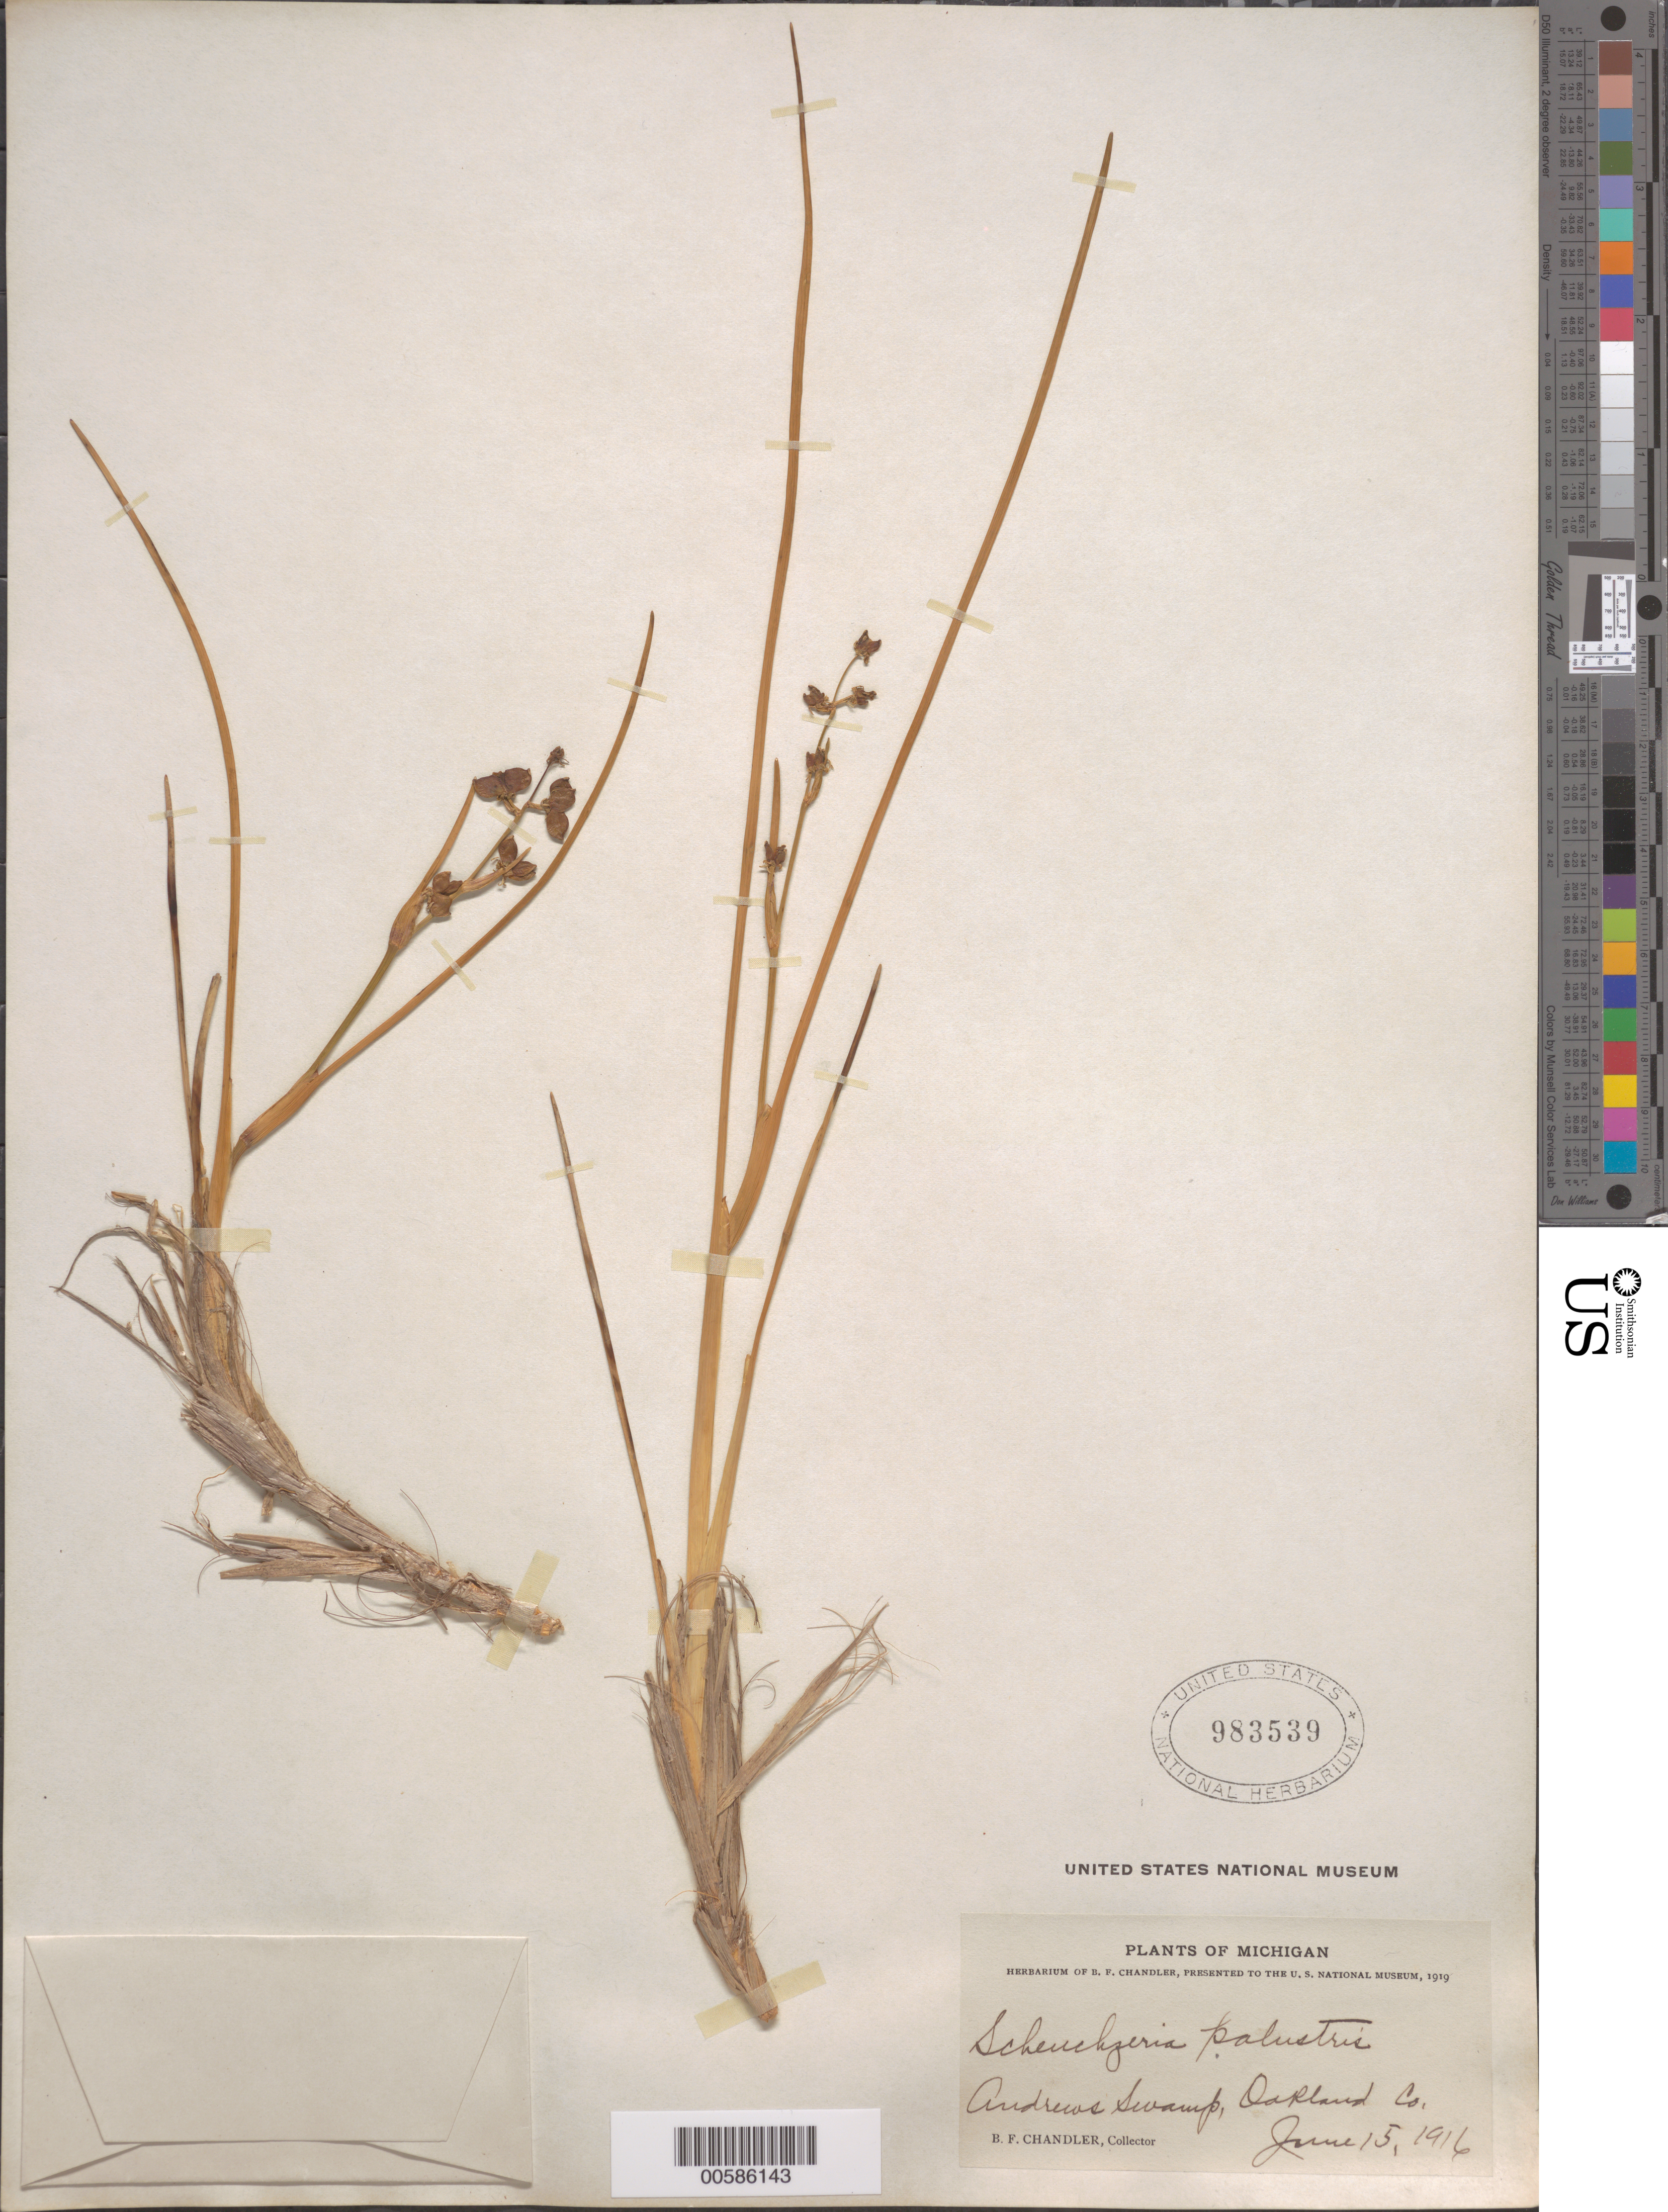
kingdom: Plantae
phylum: Tracheophyta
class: Liliopsida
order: Alismatales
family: Scheuchzeriaceae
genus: Scheuchzeria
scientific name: Scheuchzeria palustris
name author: L.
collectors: B. F. Chandler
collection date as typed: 15 Jun 1916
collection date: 1916-06-15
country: United States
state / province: Michigan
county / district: Oakland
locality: Andrews Swamp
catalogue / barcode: US 983539